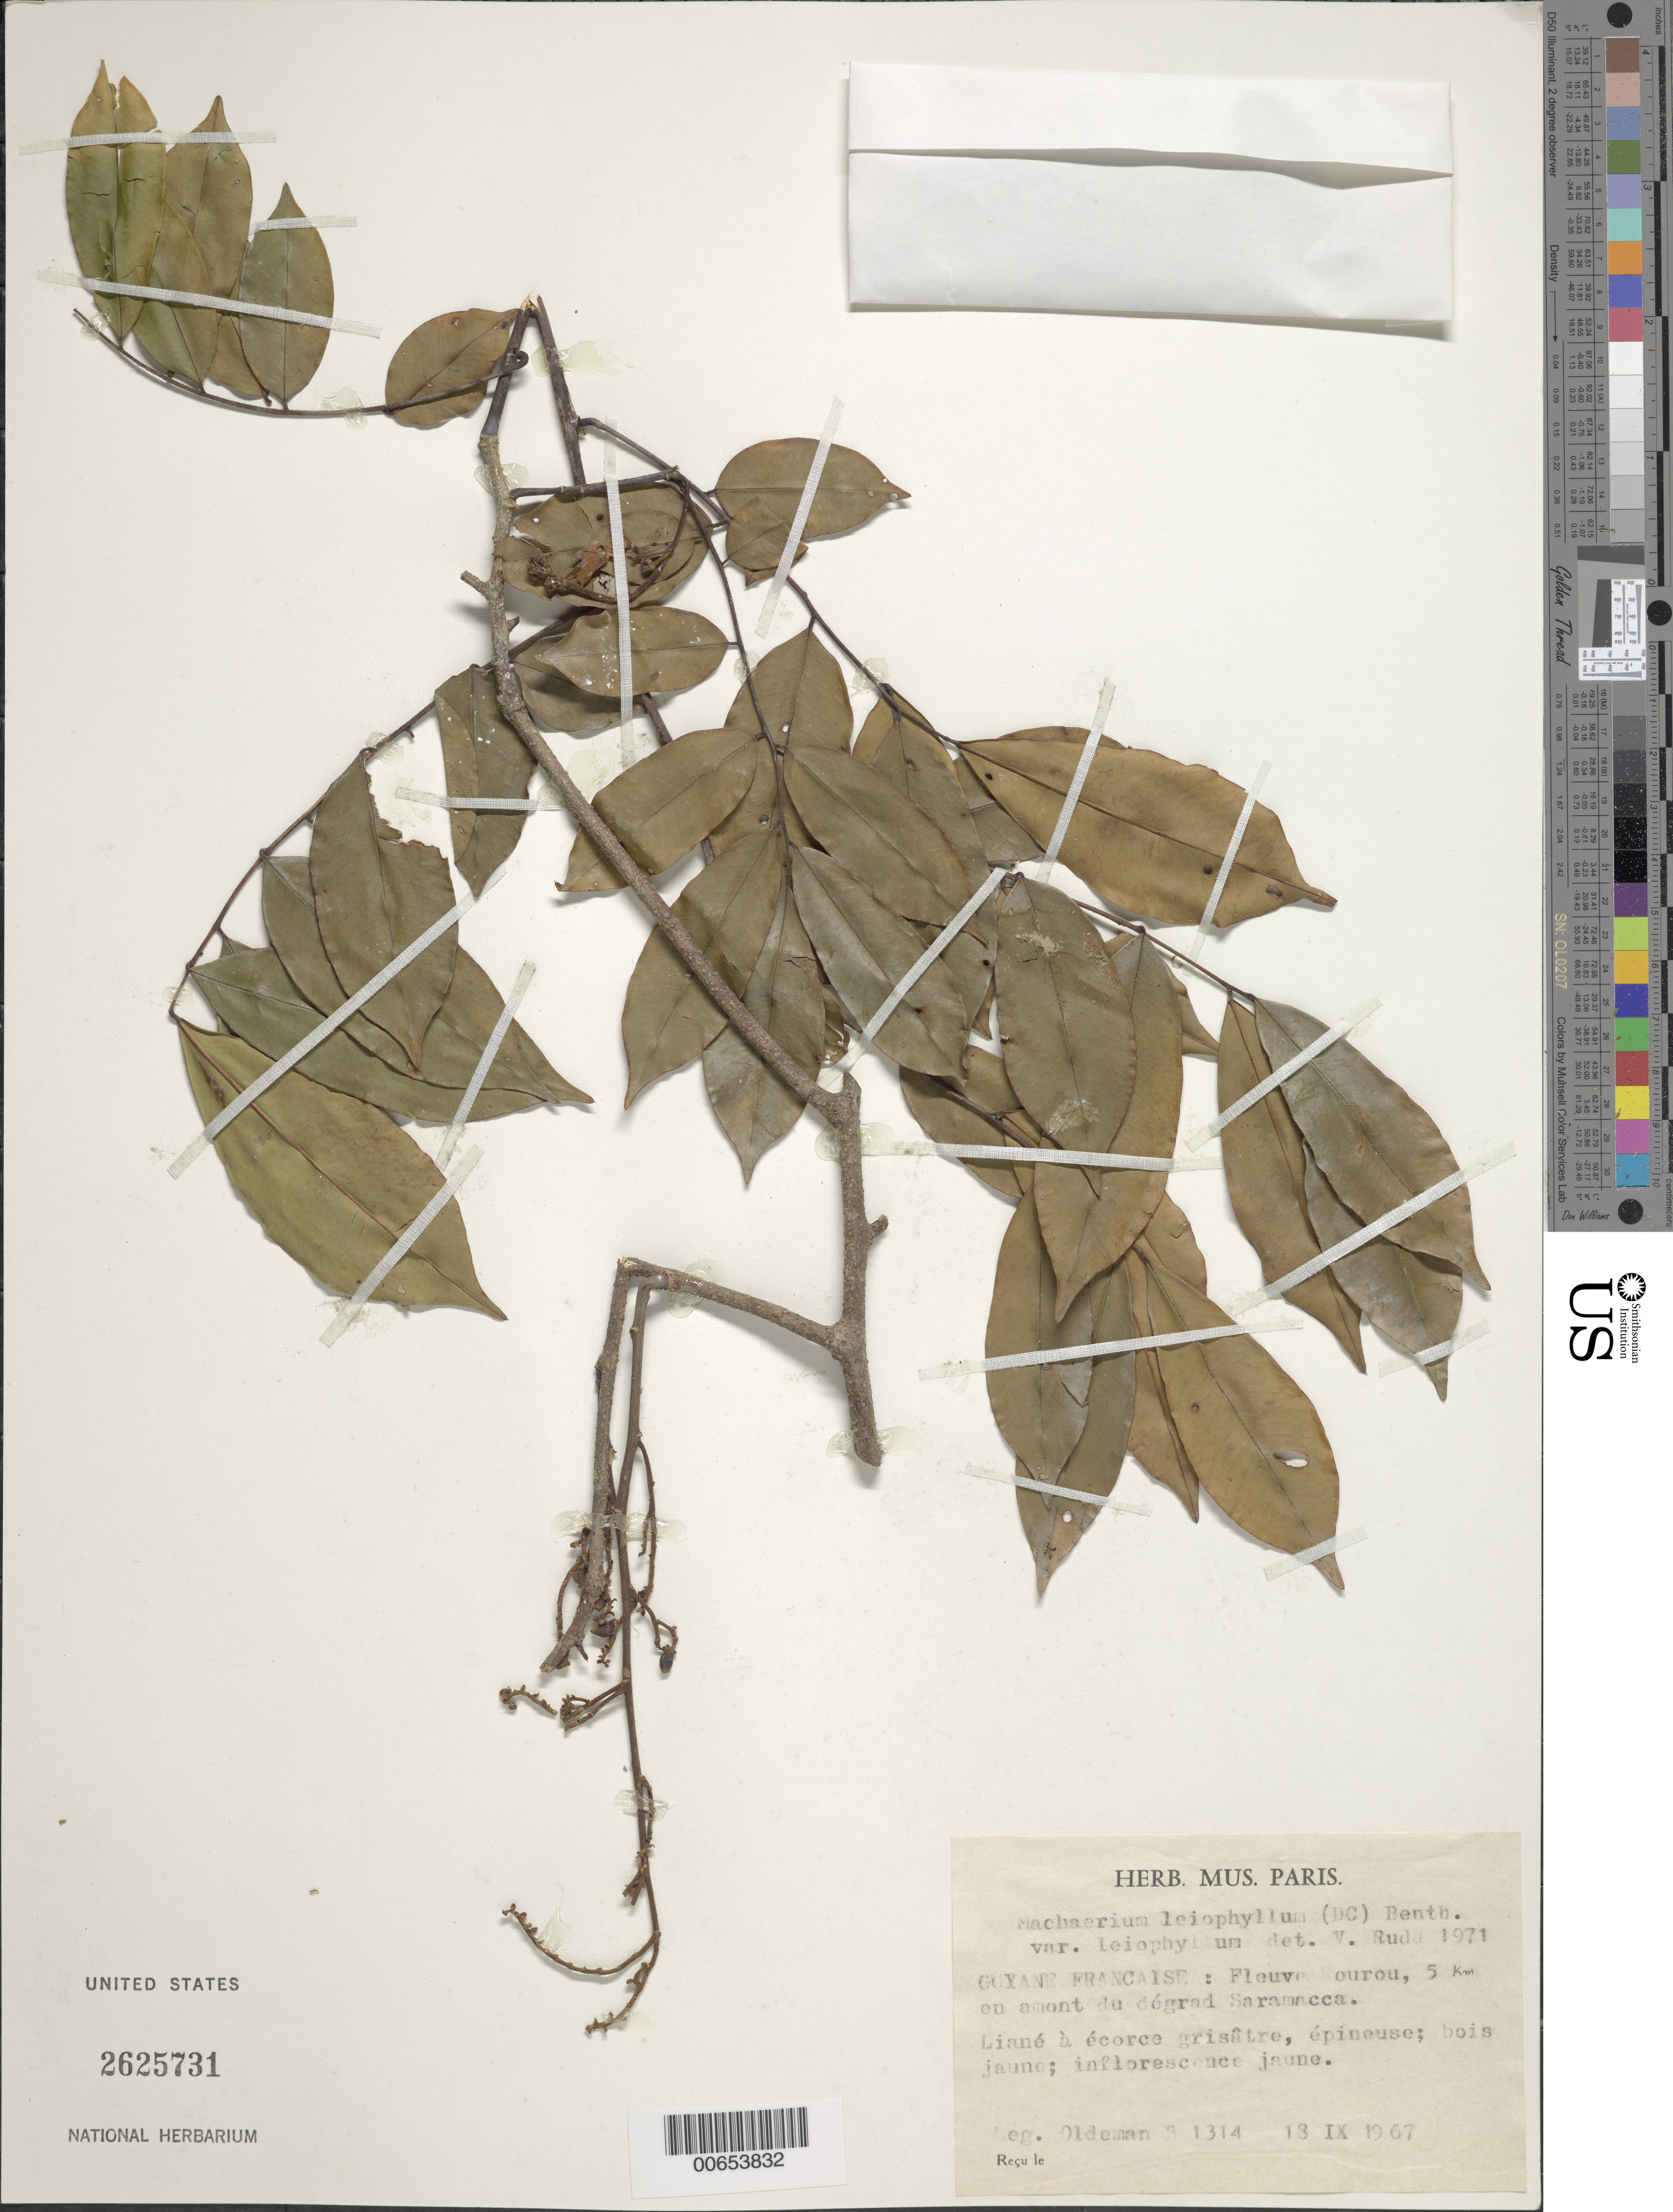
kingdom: Plantae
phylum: Tracheophyta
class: Magnoliopsida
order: Fabales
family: Fabaceae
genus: Machaerium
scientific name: Machaerium leiophyllum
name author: (DC.) Benth.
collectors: R. Oldeman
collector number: B 1314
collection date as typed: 18-Sep-67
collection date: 1967-09-18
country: French Guiana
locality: Fleuve Kourou, 5 km du dégrad Saramacca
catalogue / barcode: US 2625731